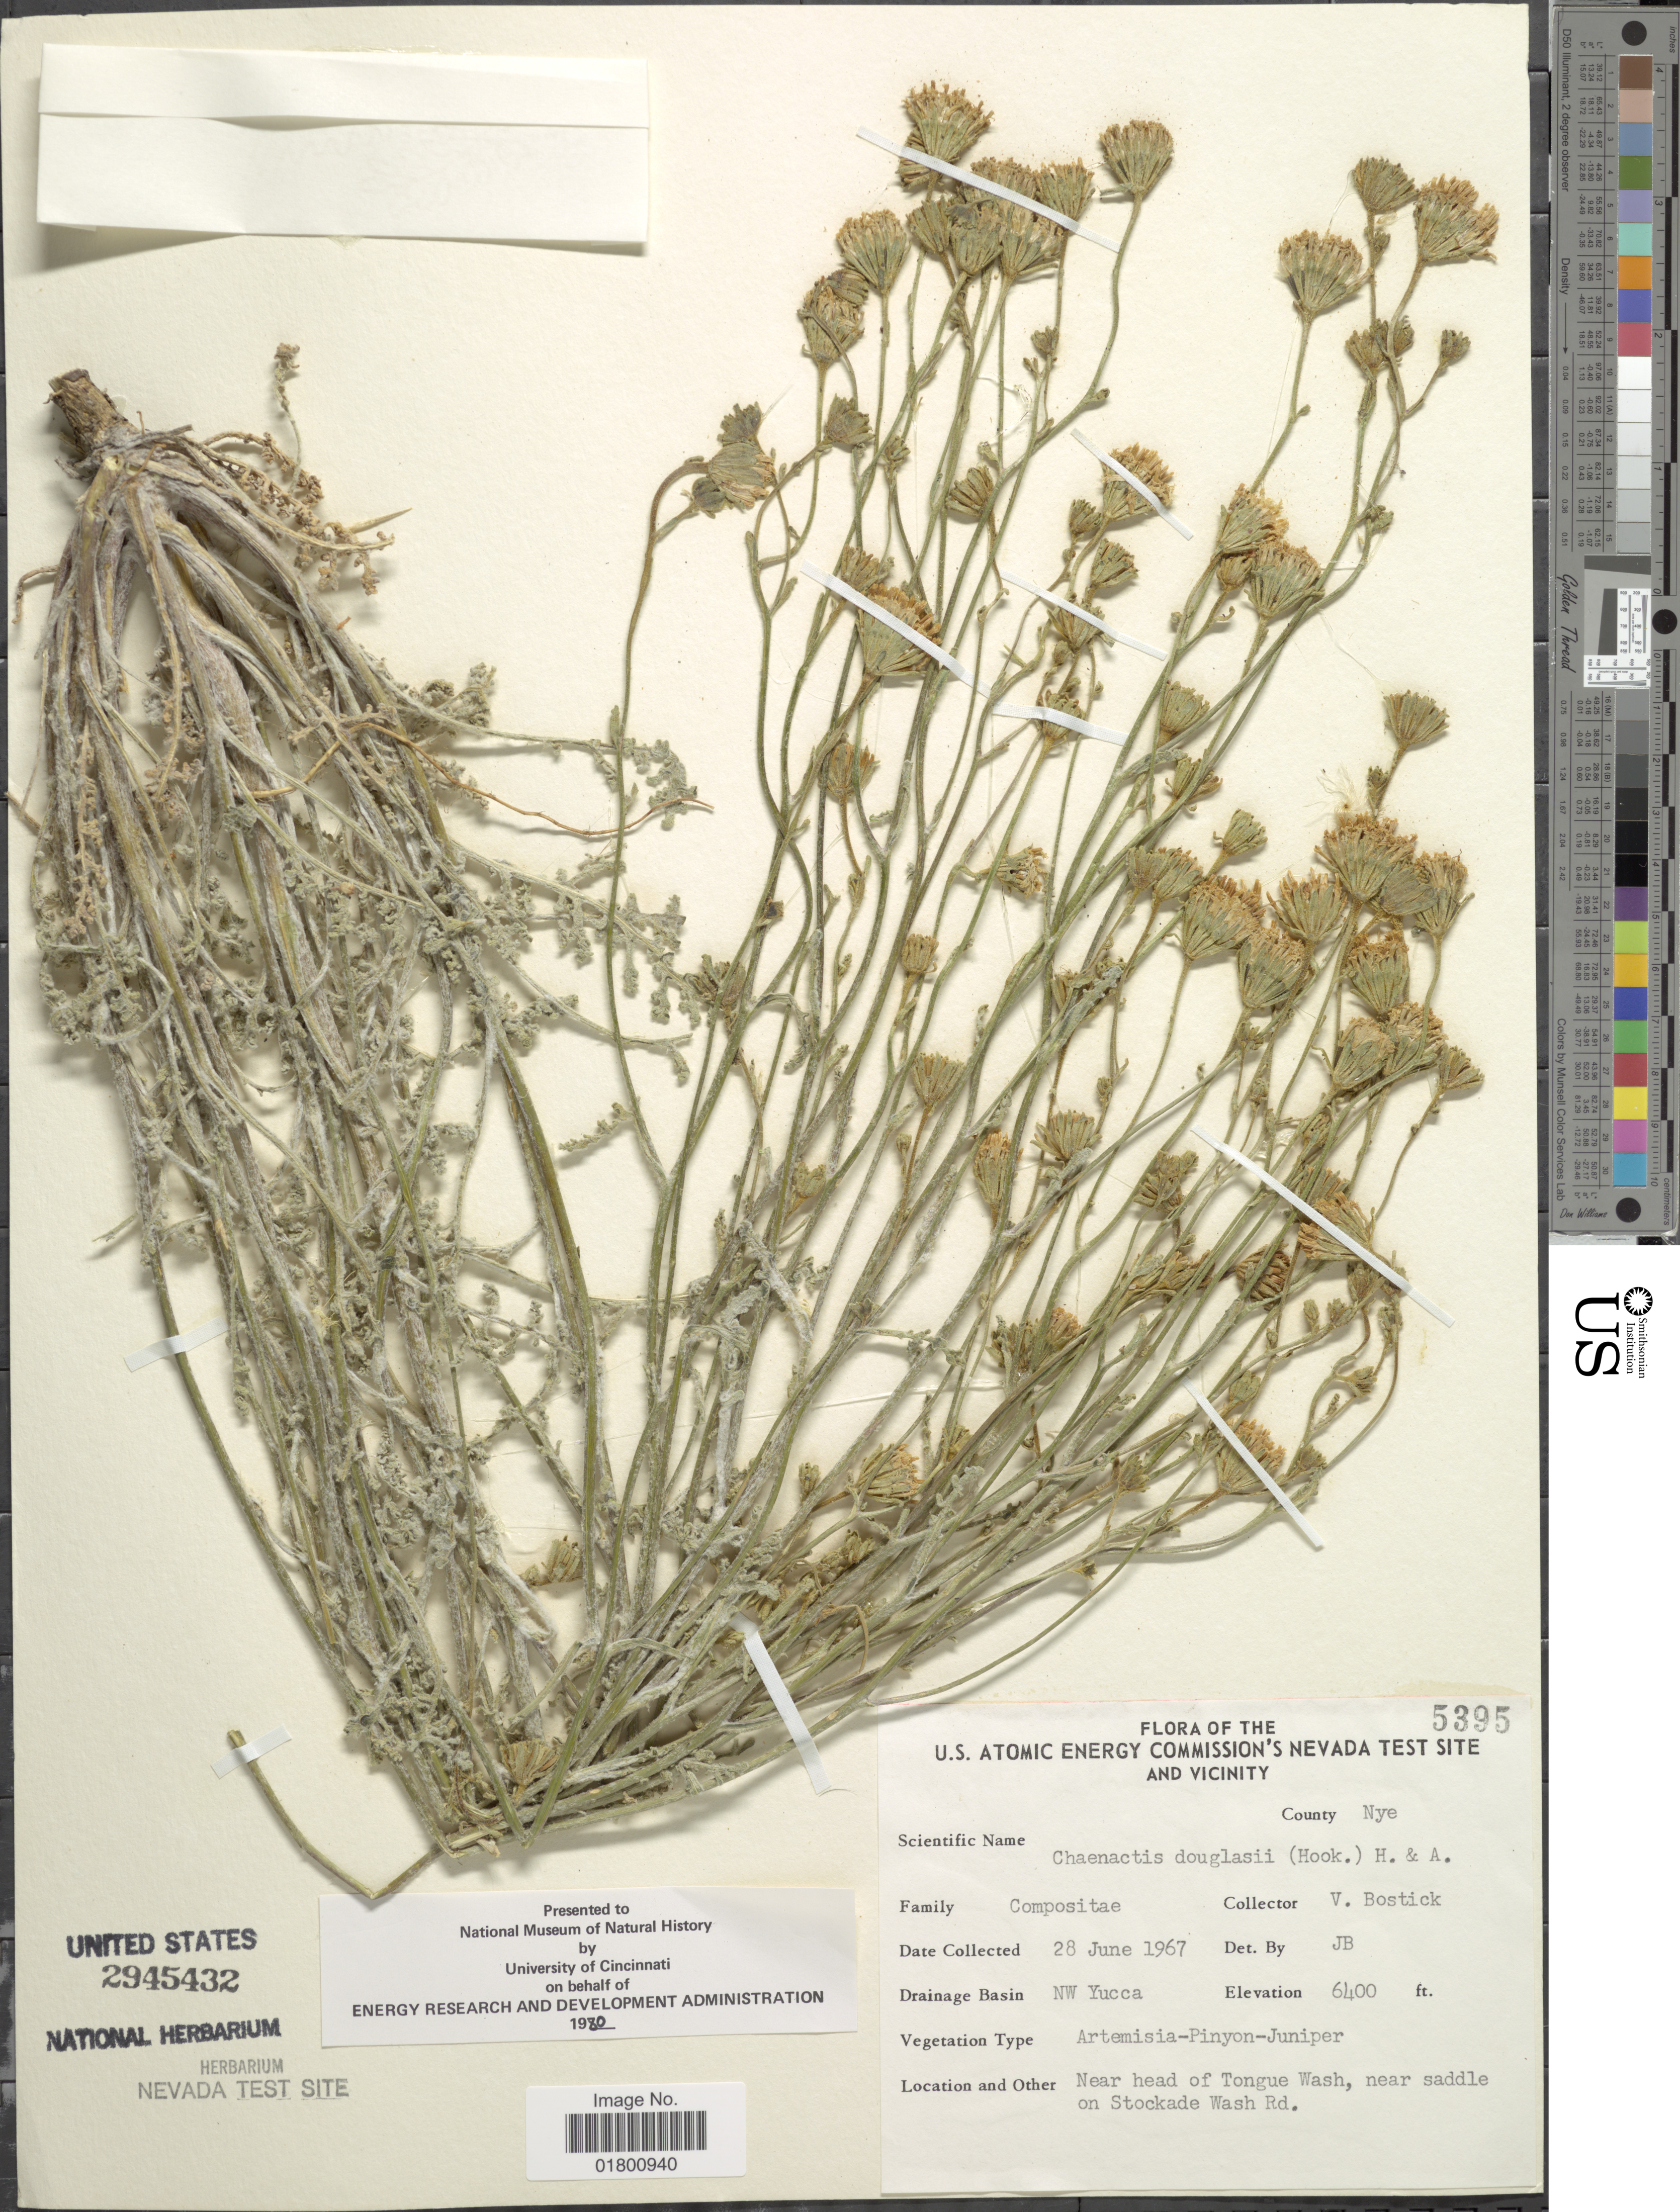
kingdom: Plantae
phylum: Tracheophyta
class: Magnoliopsida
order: Asterales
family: Asteraceae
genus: Chaenactis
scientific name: Chaenactis douglasii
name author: Hook. & Arn.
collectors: V. Bostick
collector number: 5395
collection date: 1967-06-28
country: United States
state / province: Nevada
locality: U.S. Atomic Energy Commission's Nevada Test Site and Vicinity, County Nye, NW Yucca, Near head of Tongue Wash, near saddle on Stockade Wash Rd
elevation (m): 1951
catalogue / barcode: US 2945432